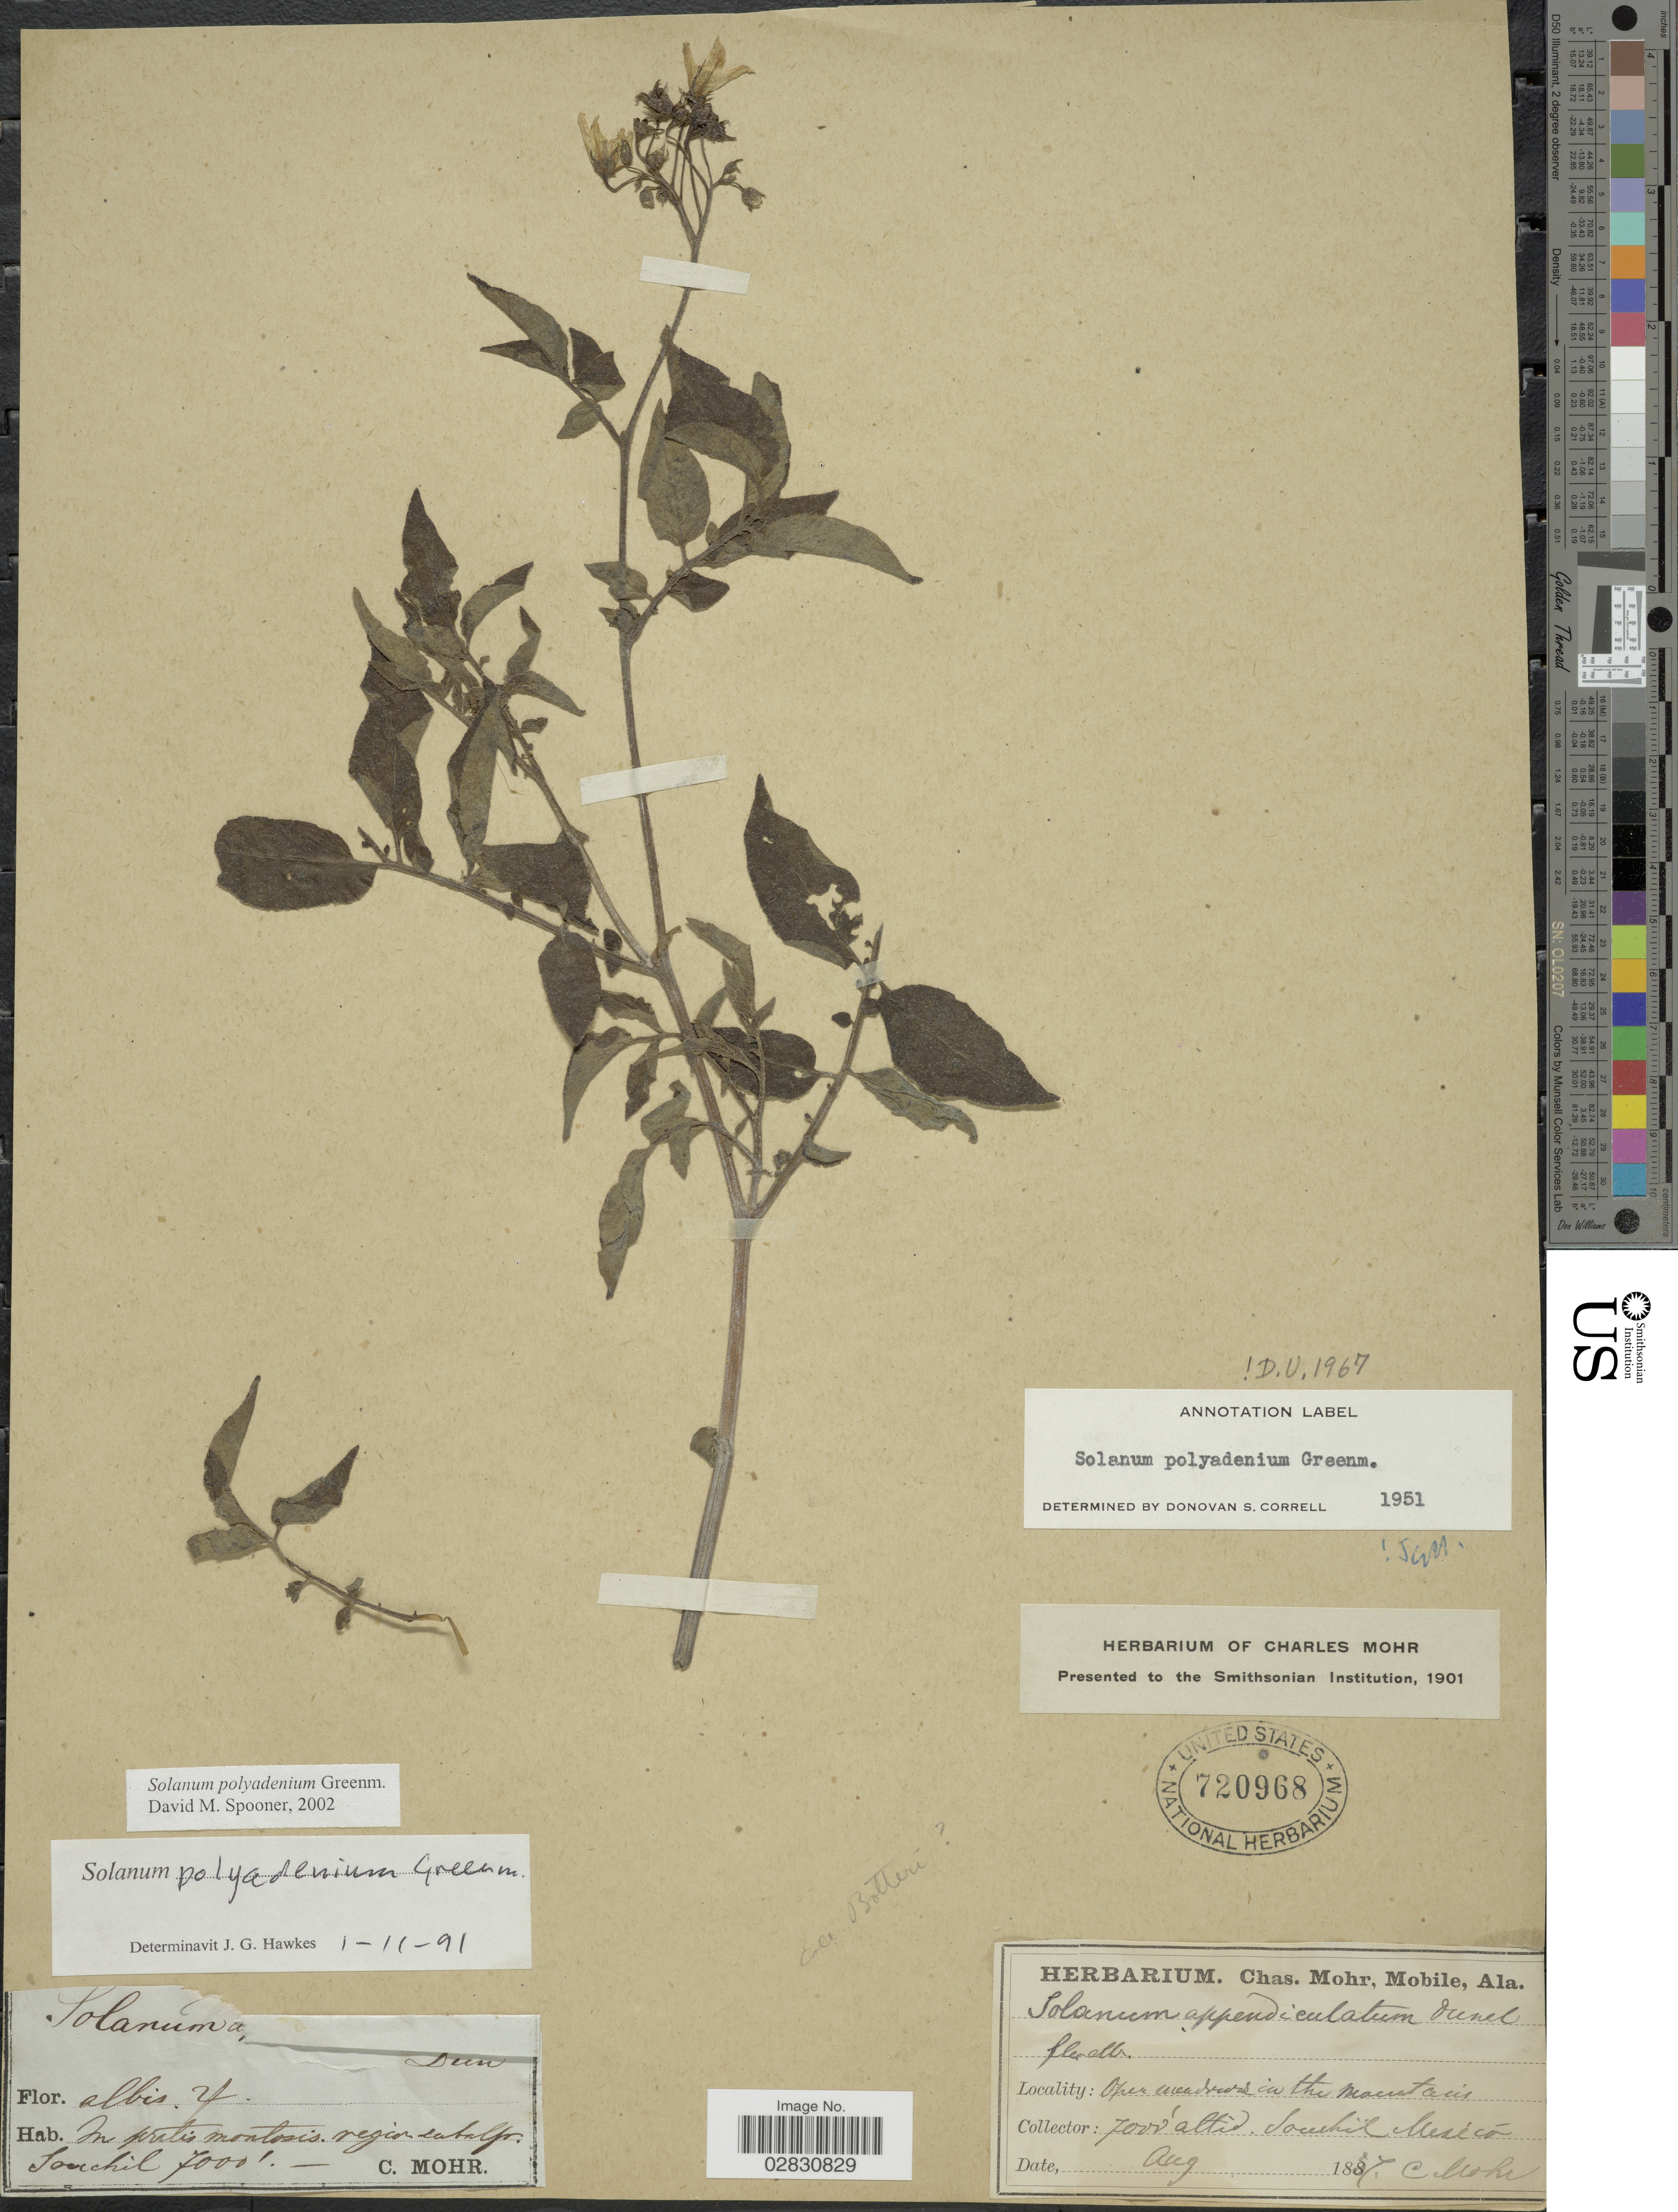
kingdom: Plantae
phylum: Tracheophyta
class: Magnoliopsida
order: Solanales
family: Solanaceae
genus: Solanum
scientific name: Solanum polyadenium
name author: Greenm.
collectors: Mohr, C. T. (herbarium)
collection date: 1887-08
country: Mexico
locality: Souchil, México.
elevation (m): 2134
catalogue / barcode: US 720968